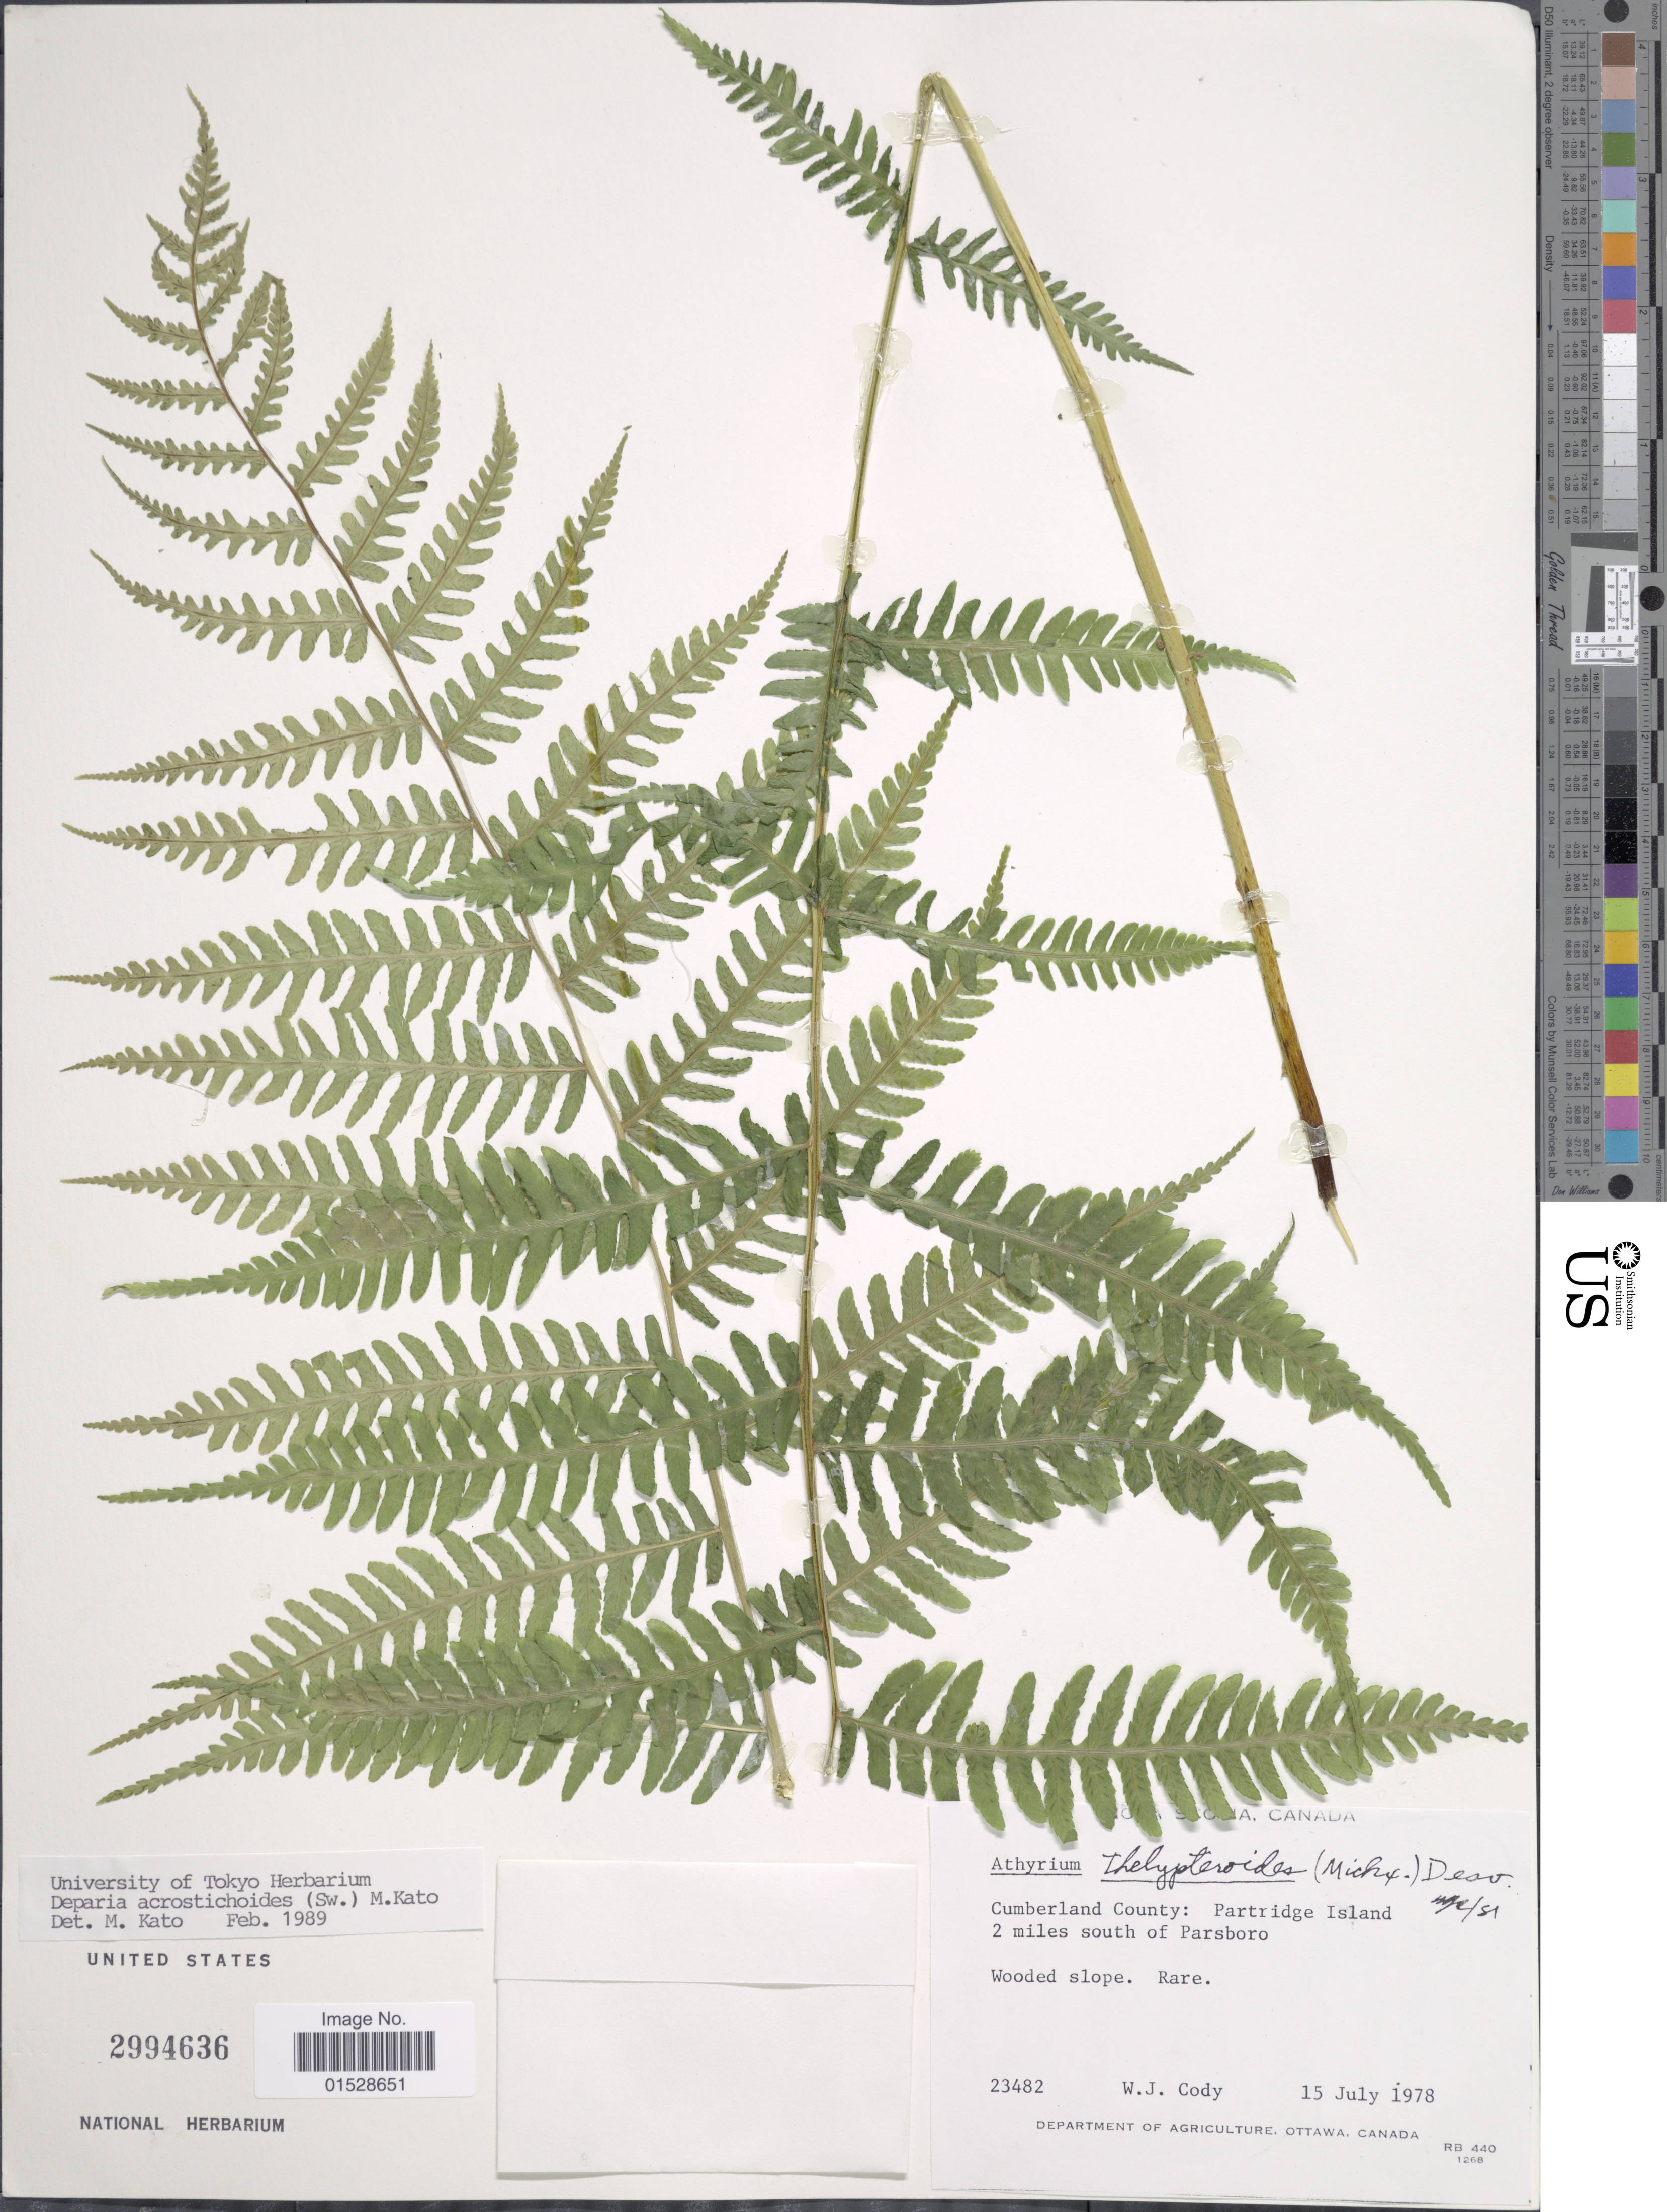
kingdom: Plantae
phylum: Tracheophyta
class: Polypodiopsida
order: Polypodiales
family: Athyriaceae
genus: Deparia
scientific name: Deparia acrostichoides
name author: (Sw.) M. Kato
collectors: W. Cody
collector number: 23482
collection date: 1978-07-15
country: Canada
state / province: Nova Scotia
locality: Cumberland County: Partridge Island 2 miles south of Parsboro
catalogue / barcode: US 2994636